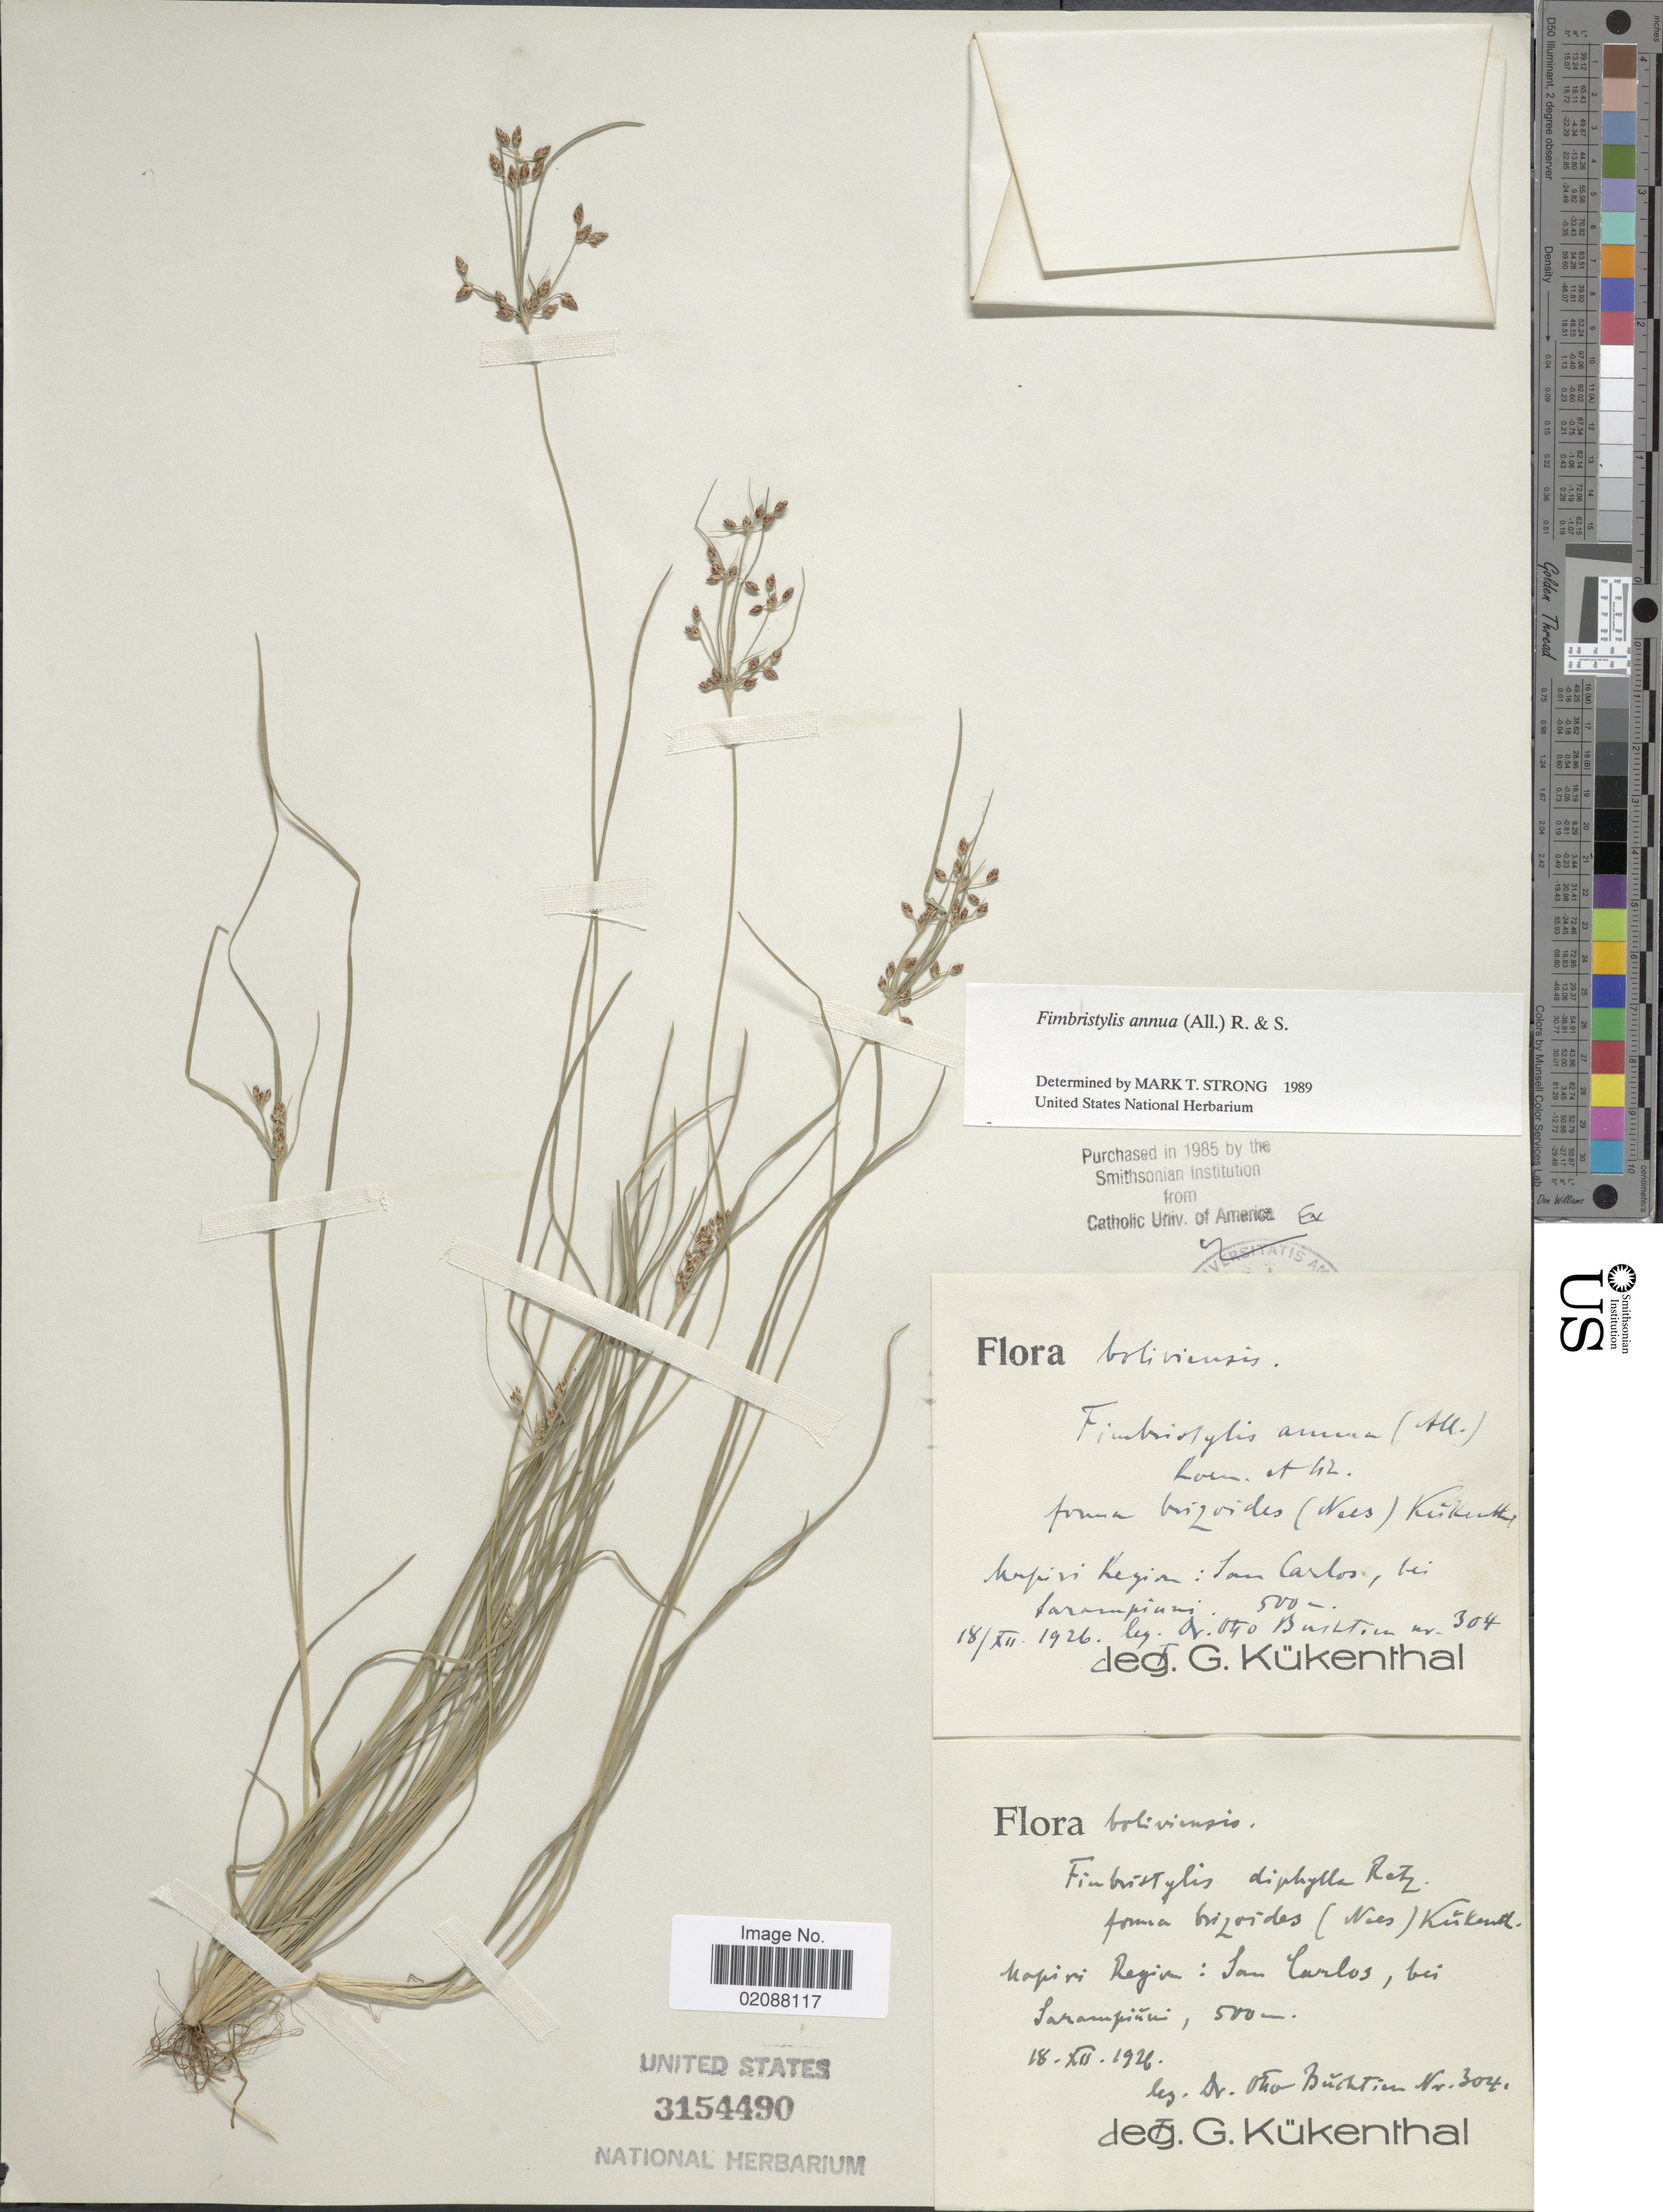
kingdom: Plantae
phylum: Tracheophyta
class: Liliopsida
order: Poales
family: Cyperaceae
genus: Fimbristylis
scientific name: Fimbristylis annua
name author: (All.) Roem. & Schult.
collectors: G. Kükenthal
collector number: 304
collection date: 1926-12-18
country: Bolivia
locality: Mapiri region: San Carlos, bei Larampiuni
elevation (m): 500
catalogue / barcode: US 3154490